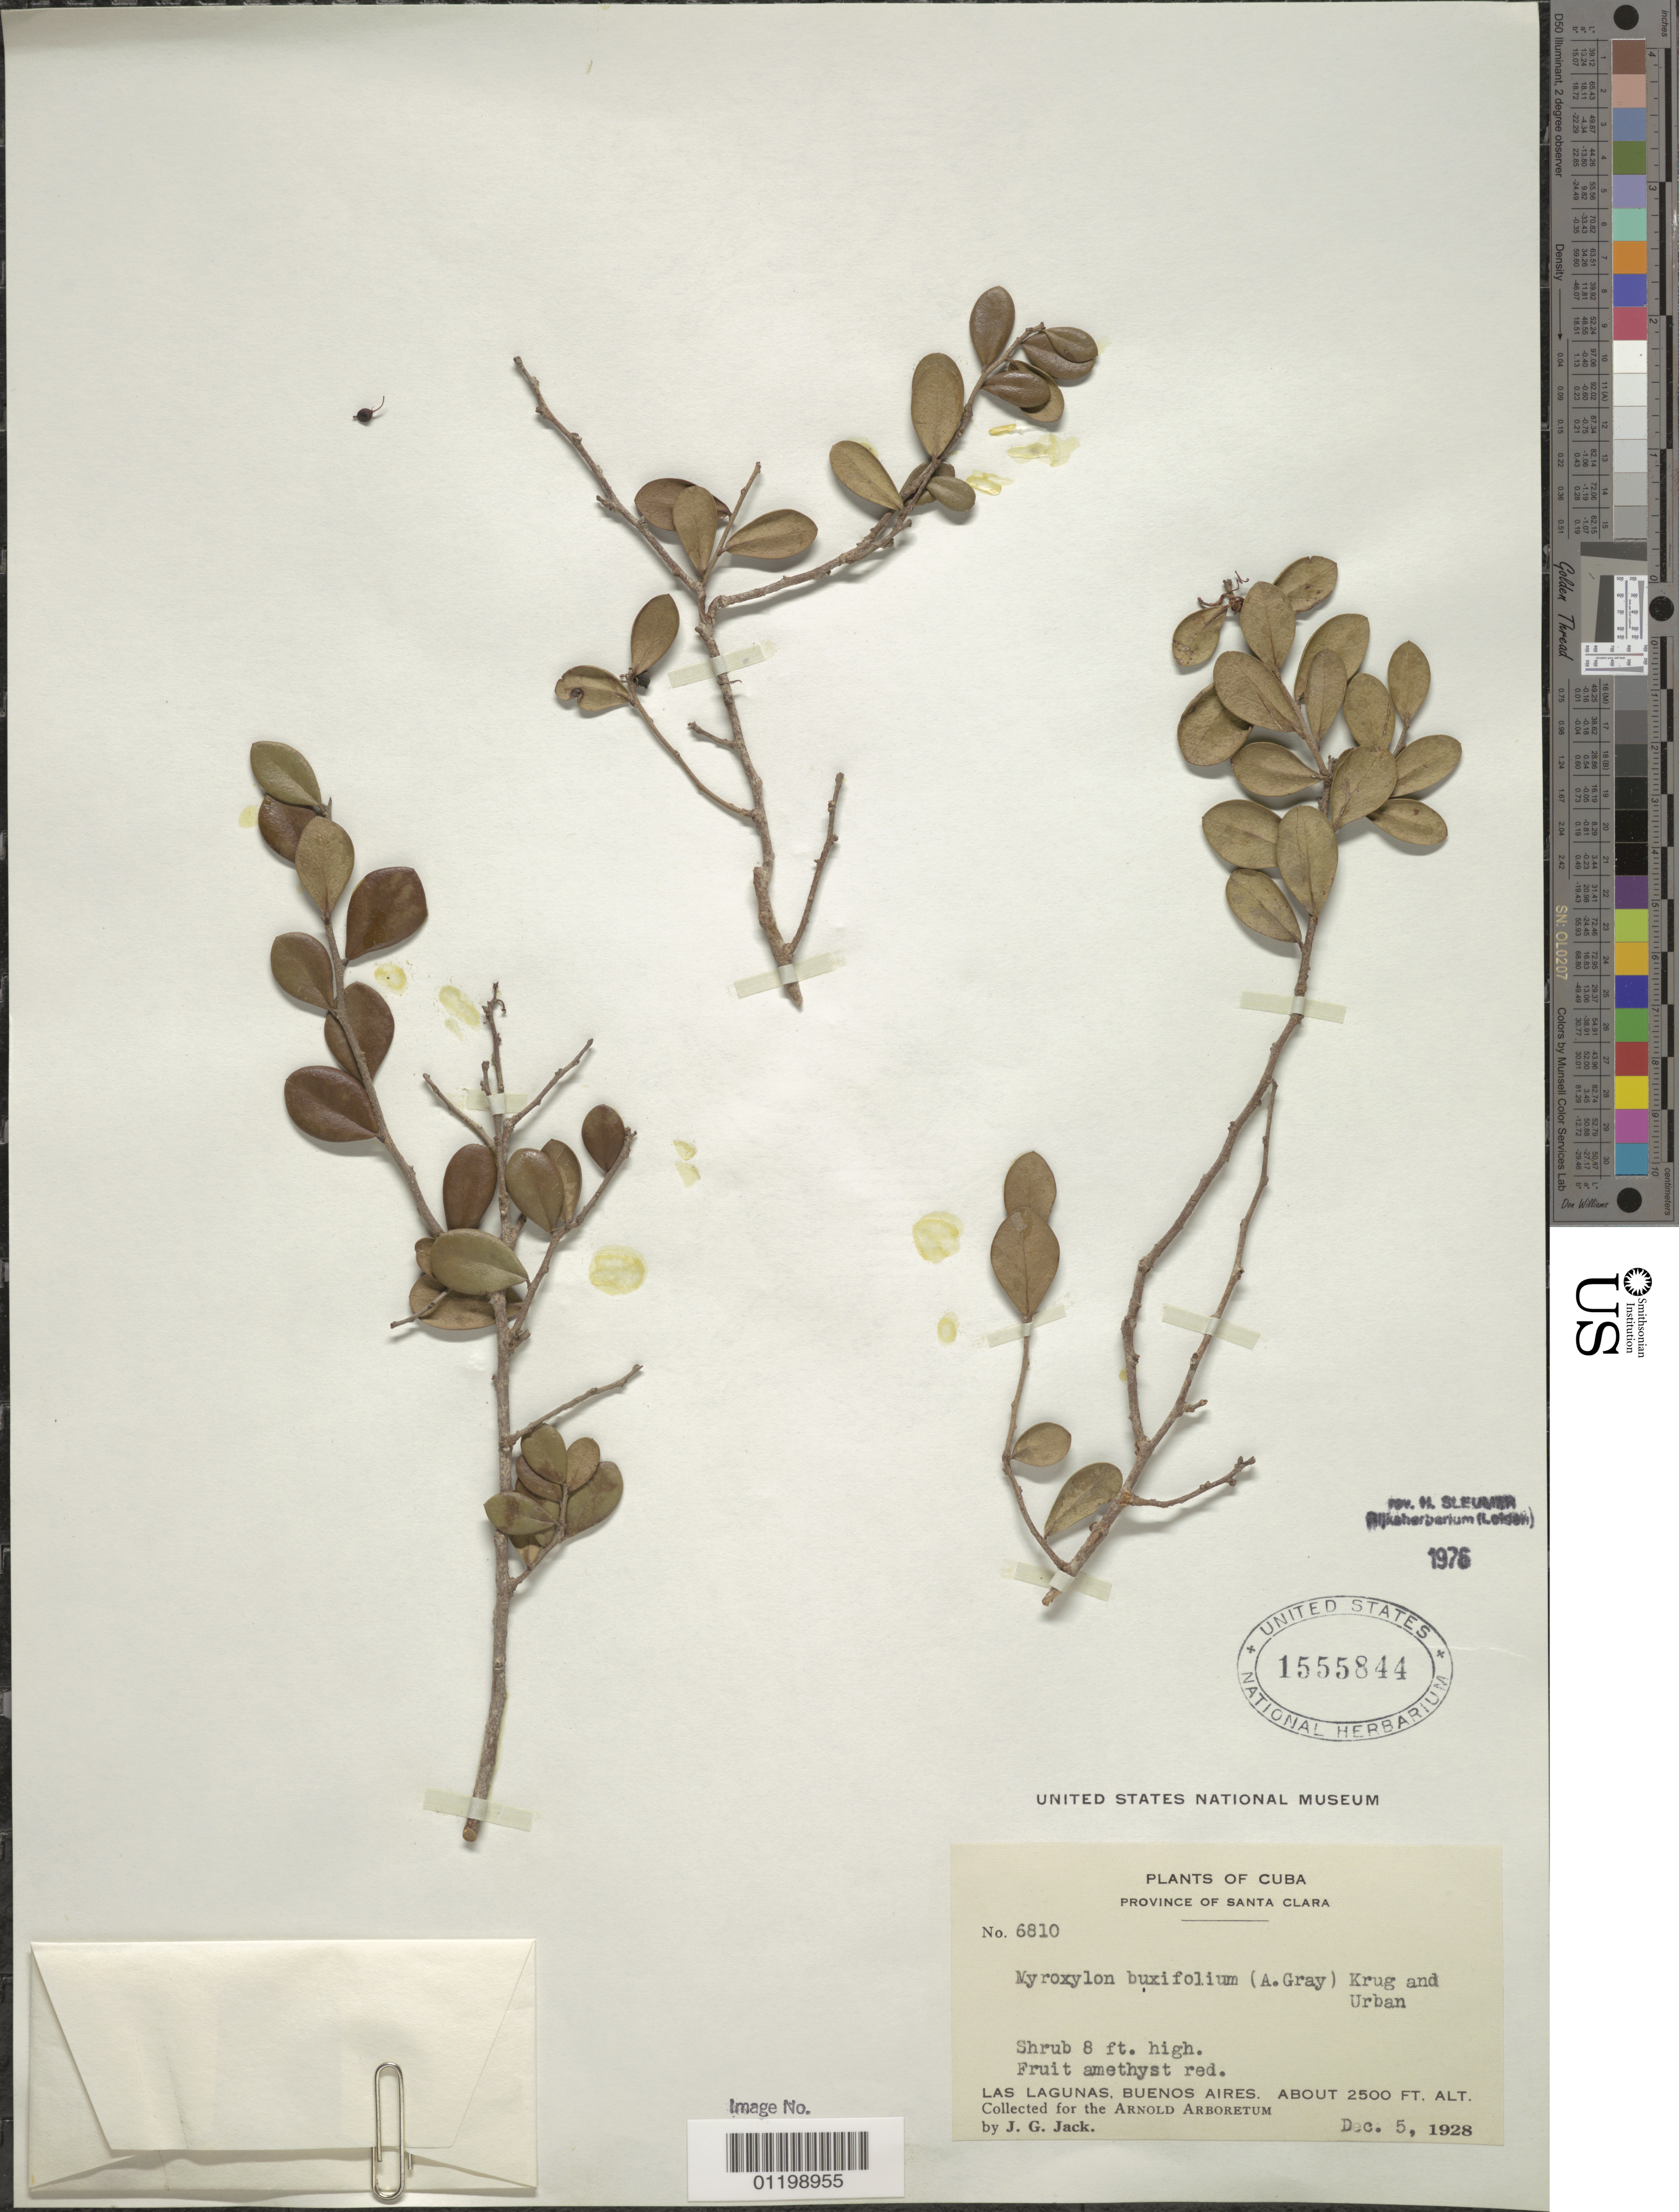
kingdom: Plantae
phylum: Tracheophyta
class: Magnoliopsida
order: Malpighiales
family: Salicaceae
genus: Xylosma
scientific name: Xylosma buxifolia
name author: A. Gray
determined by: Strong, Mark T., (BOT), Smithsonian Institution - National Museum of Natural History (UNITED STATES)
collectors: J. G. Jack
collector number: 6810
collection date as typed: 05 Dec 1928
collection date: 1928-12-05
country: Cuba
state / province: Las Villas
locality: Las Lagunas, Buenos Aires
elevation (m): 762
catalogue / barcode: US 1555844